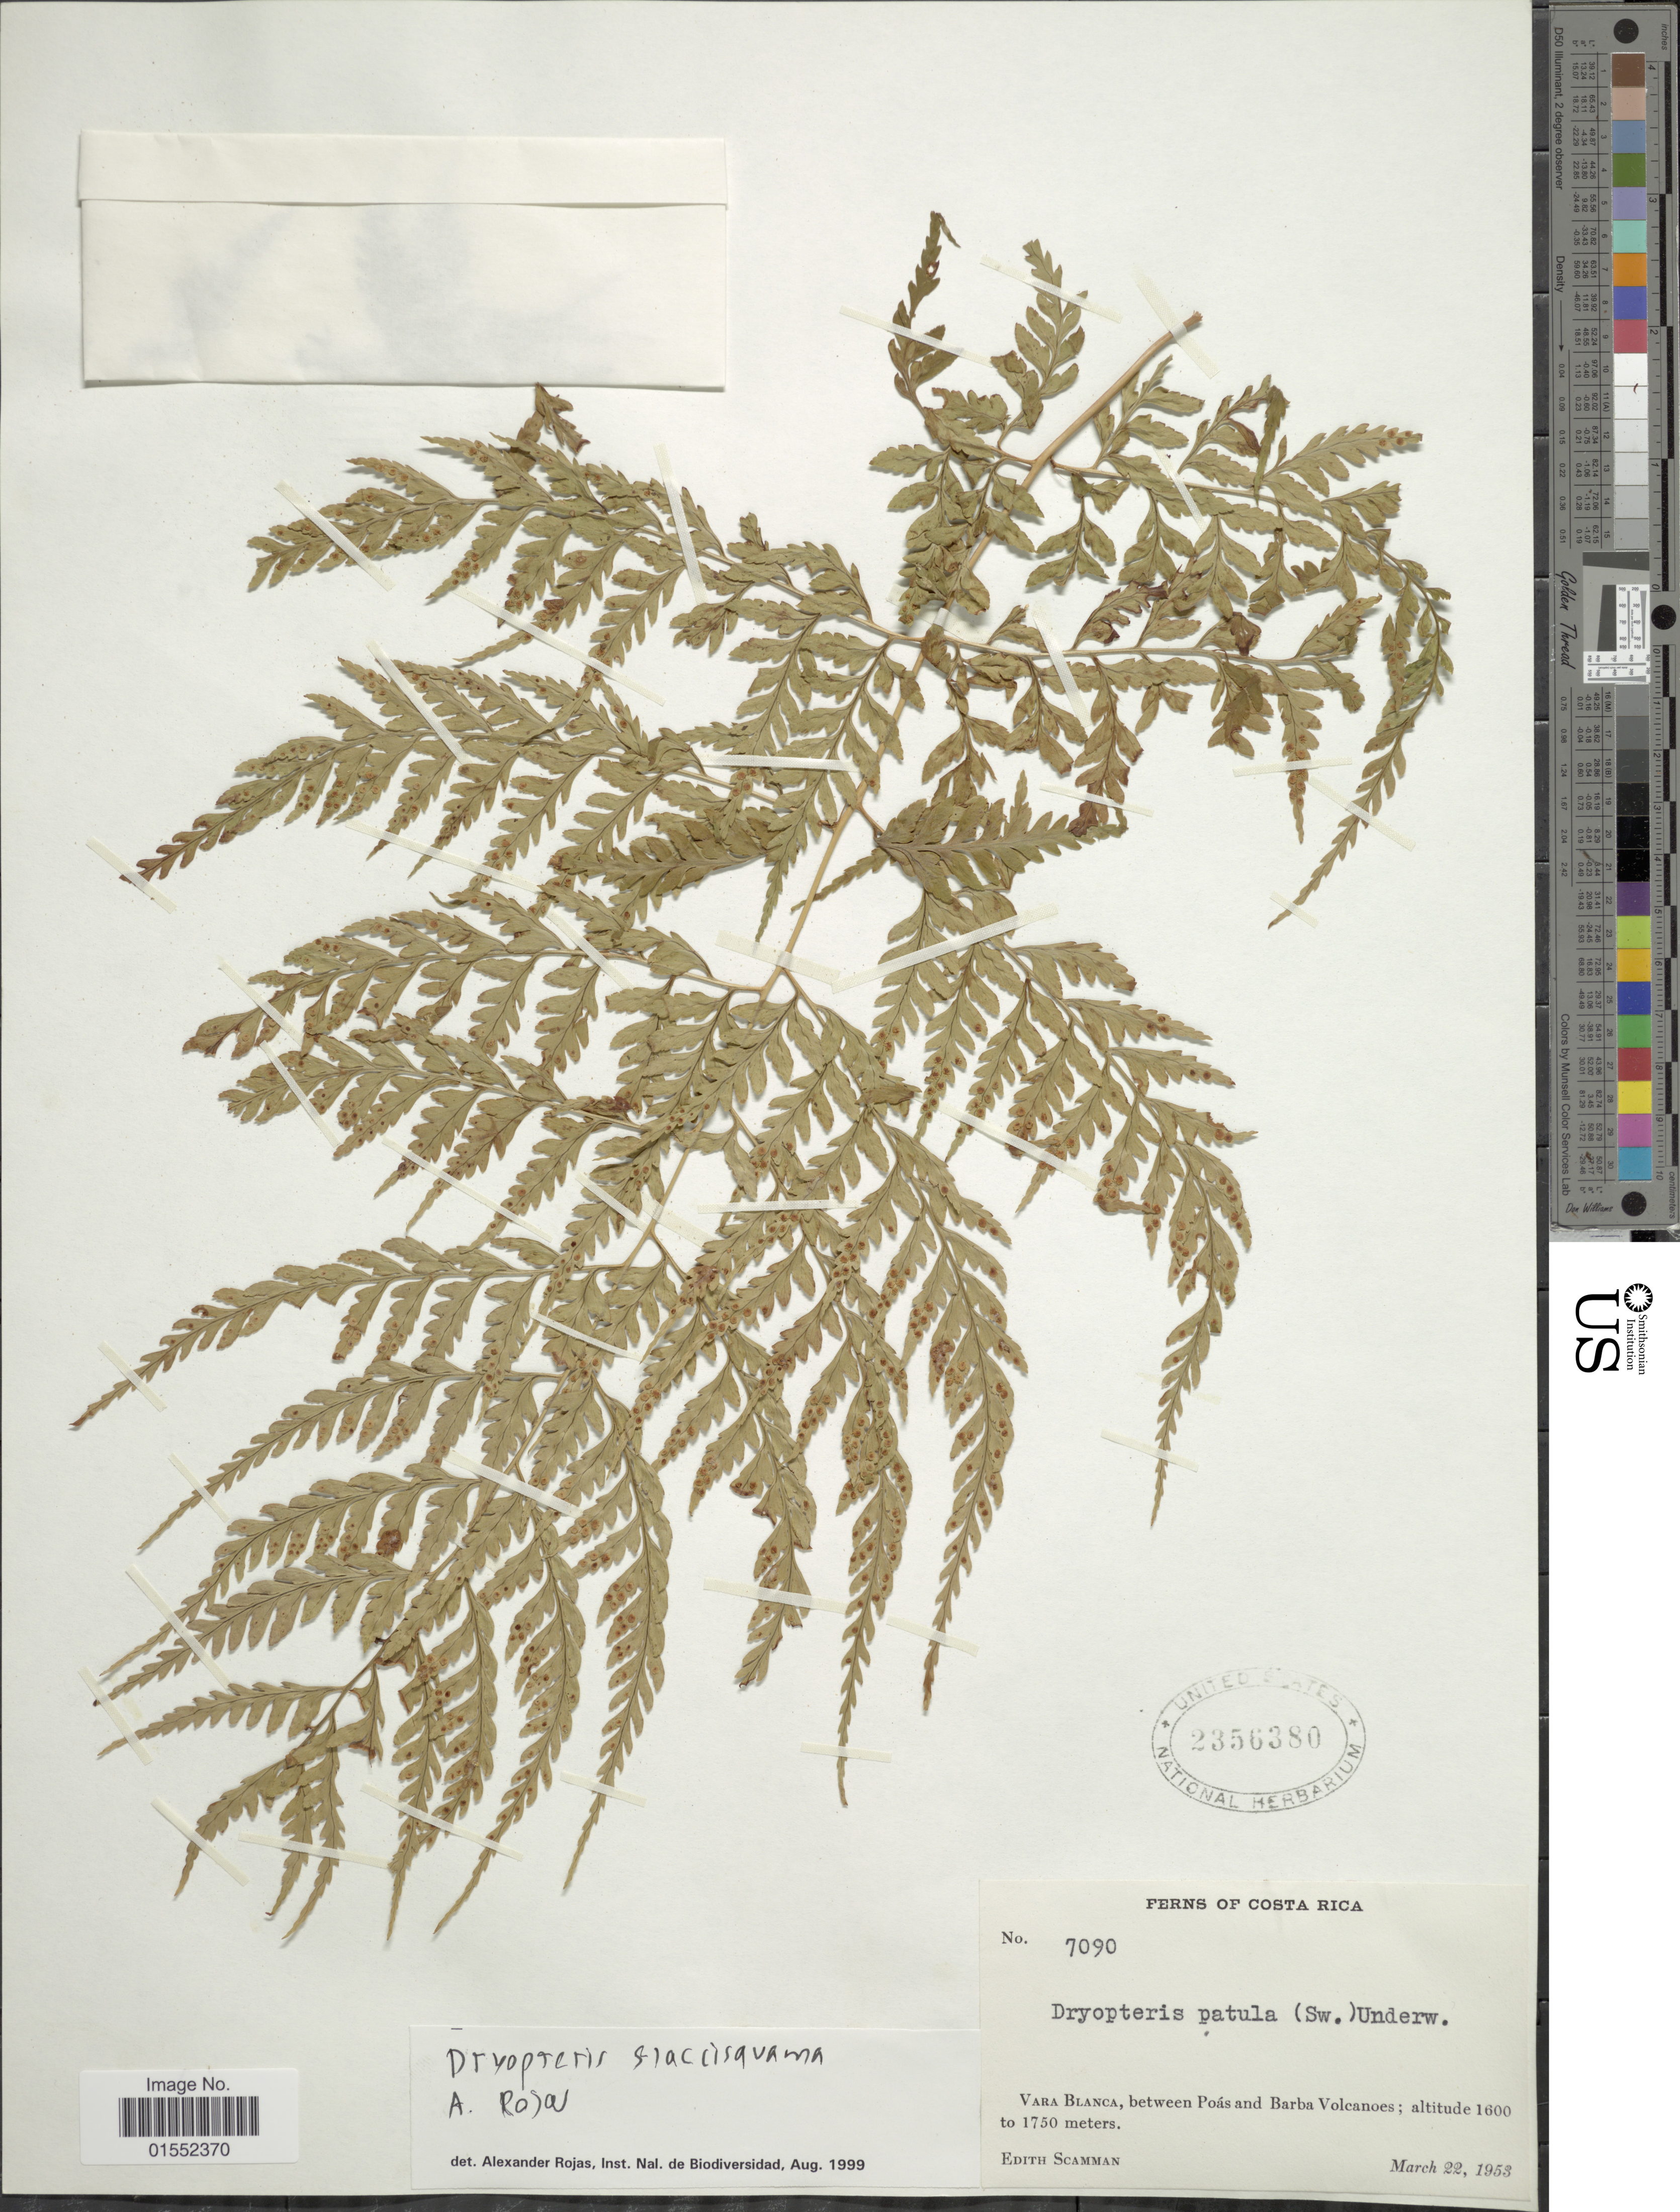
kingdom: Plantae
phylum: Tracheophyta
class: Polypodiopsida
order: Polypodiales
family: Dryopteridaceae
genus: Dryopteris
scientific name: Dryopteris flaccisquama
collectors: E. Scamman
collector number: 7090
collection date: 1953-03-22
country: Costa Rica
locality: Vara Blanca, between Poás and Barba Volcanoes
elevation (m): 1600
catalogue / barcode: US 2356380